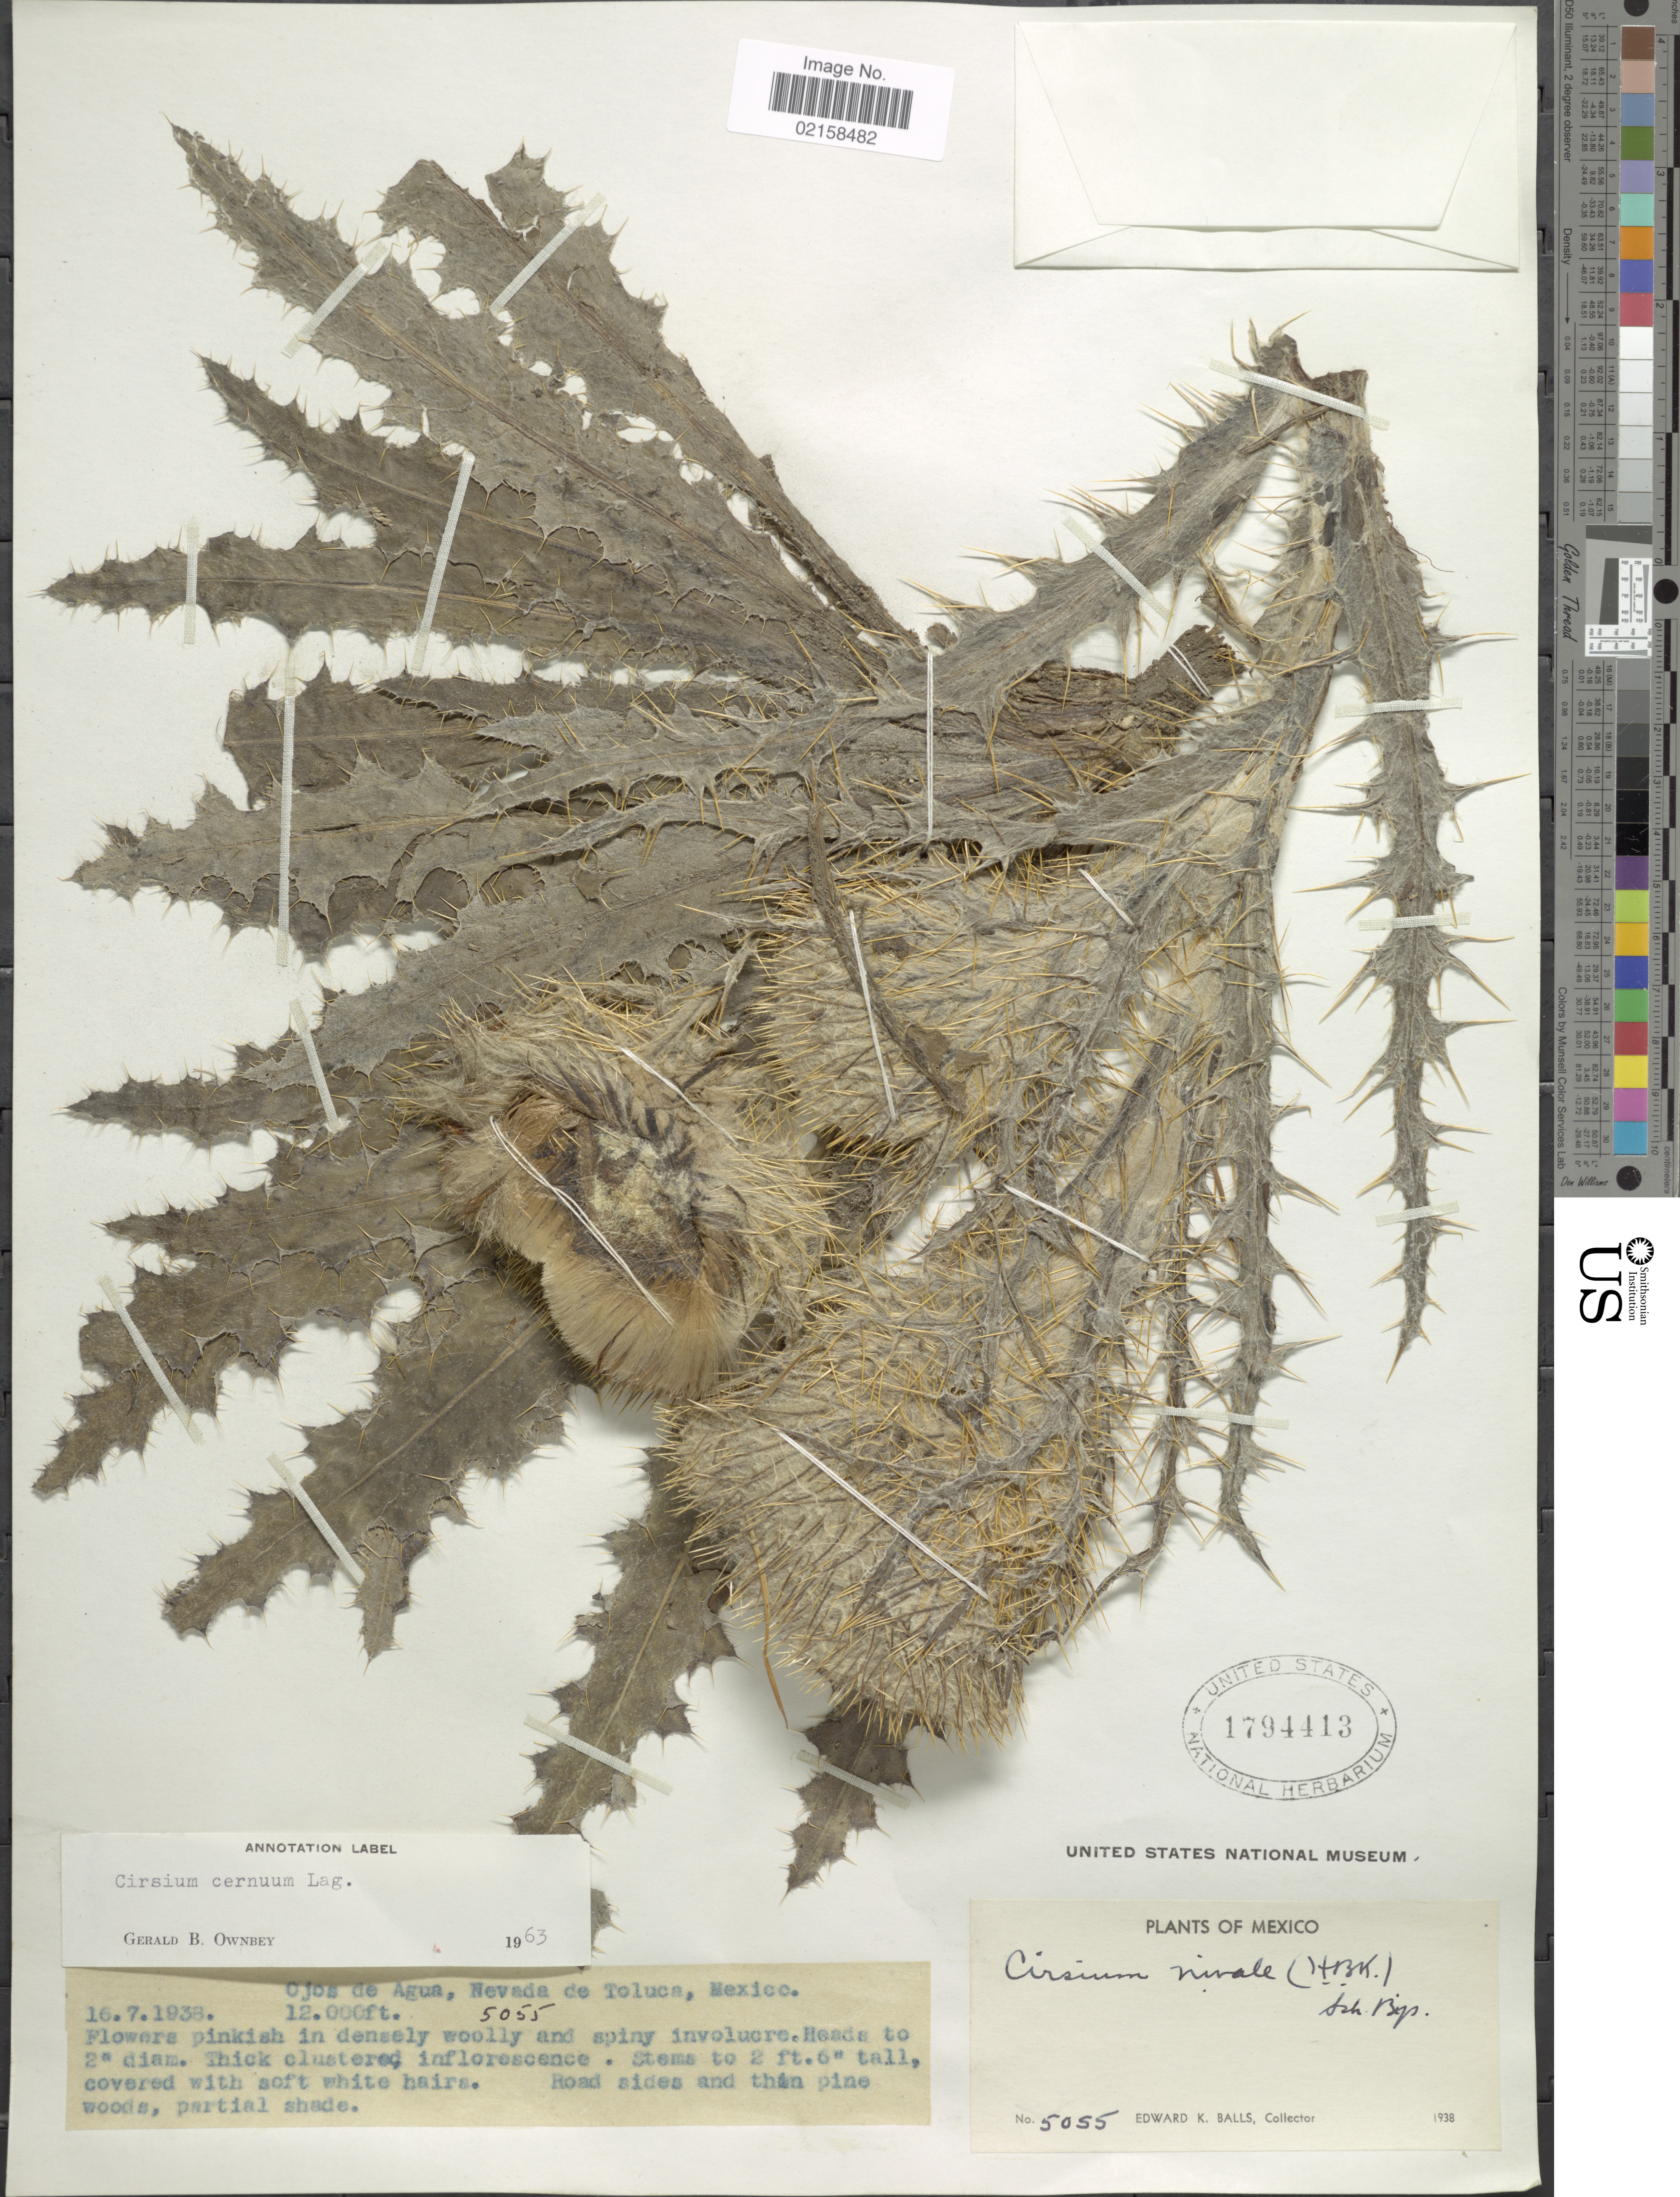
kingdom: Plantae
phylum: Tracheophyta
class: Magnoliopsida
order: Asterales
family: Asteraceae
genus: Cirsium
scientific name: Cirsium nivale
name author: (Kunth) F. Dietr.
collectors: E. K. Balls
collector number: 5055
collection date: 1938-07-16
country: Mexico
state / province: México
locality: Ojos de Agua, Nevada de Toluca.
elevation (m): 3658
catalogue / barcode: US 1794413